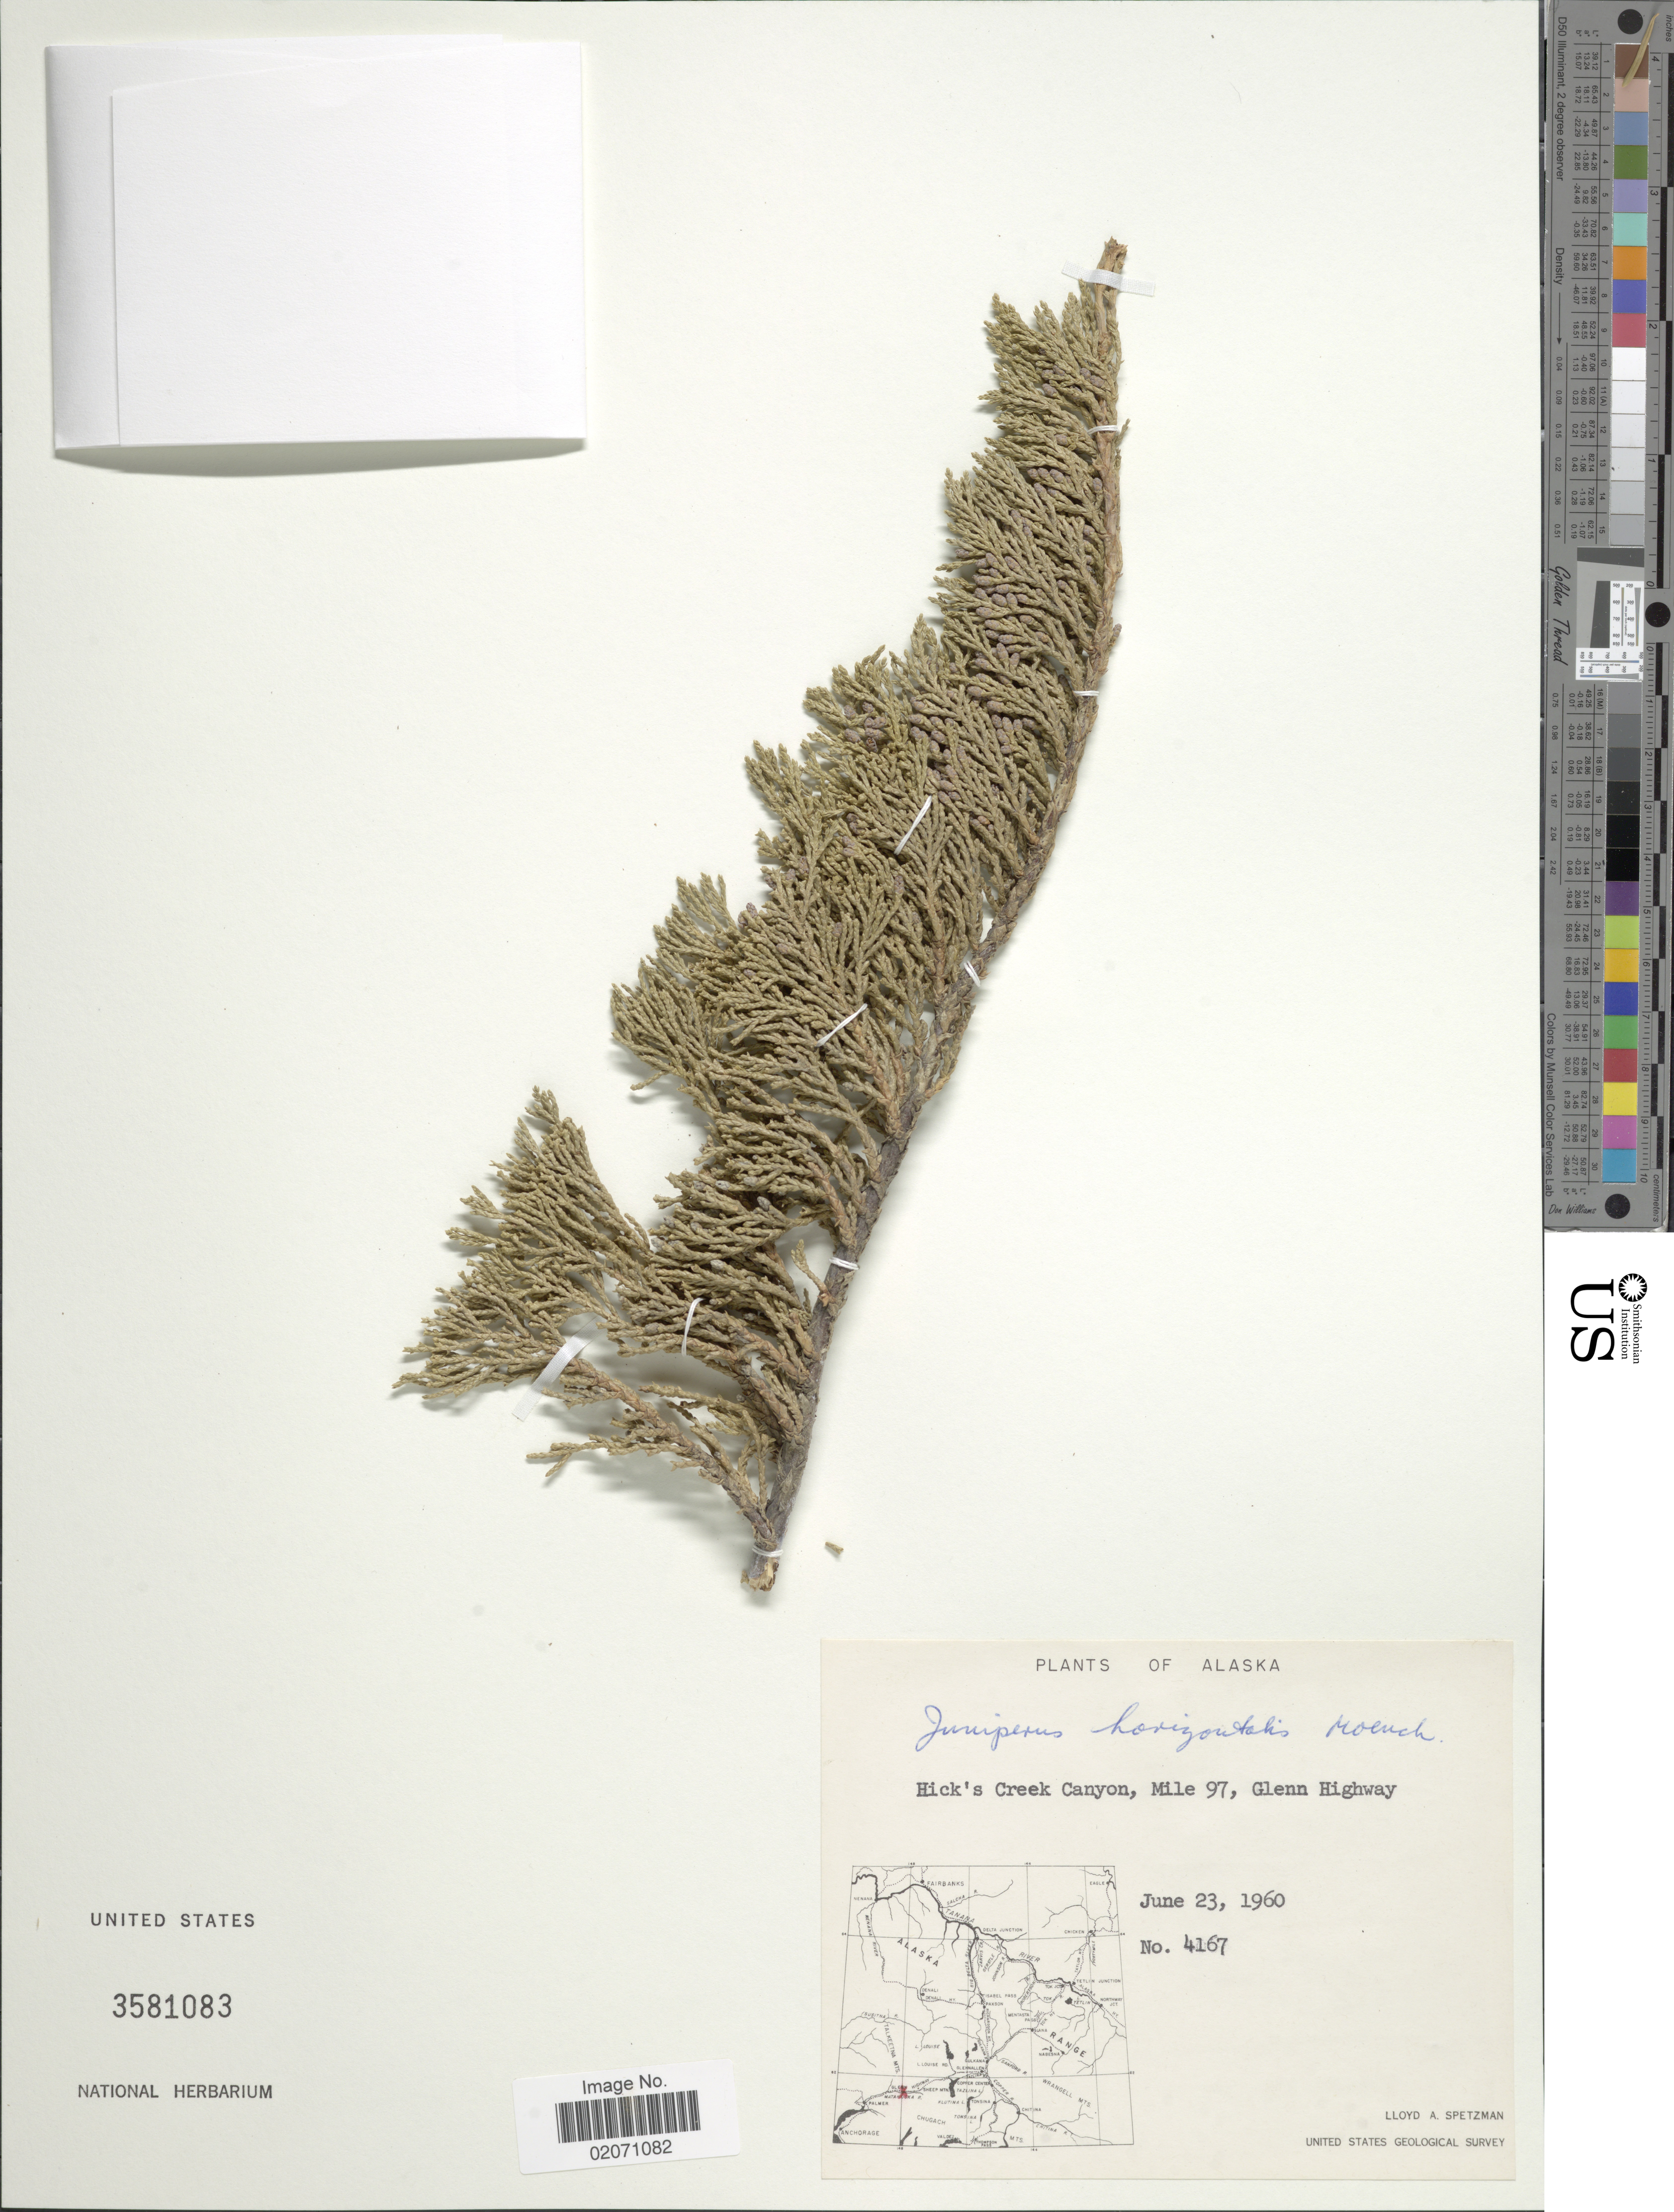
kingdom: Plantae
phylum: Tracheophyta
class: Pinopsida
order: Pinales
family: Cupressaceae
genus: Juniperus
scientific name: Juniperus horizontalis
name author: Moench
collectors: L. Spetzman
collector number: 4167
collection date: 1960-06-23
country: United States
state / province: Alaska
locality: Hick's Creek Canyon, Mile 97, Glenn Highway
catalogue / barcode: US 3581083